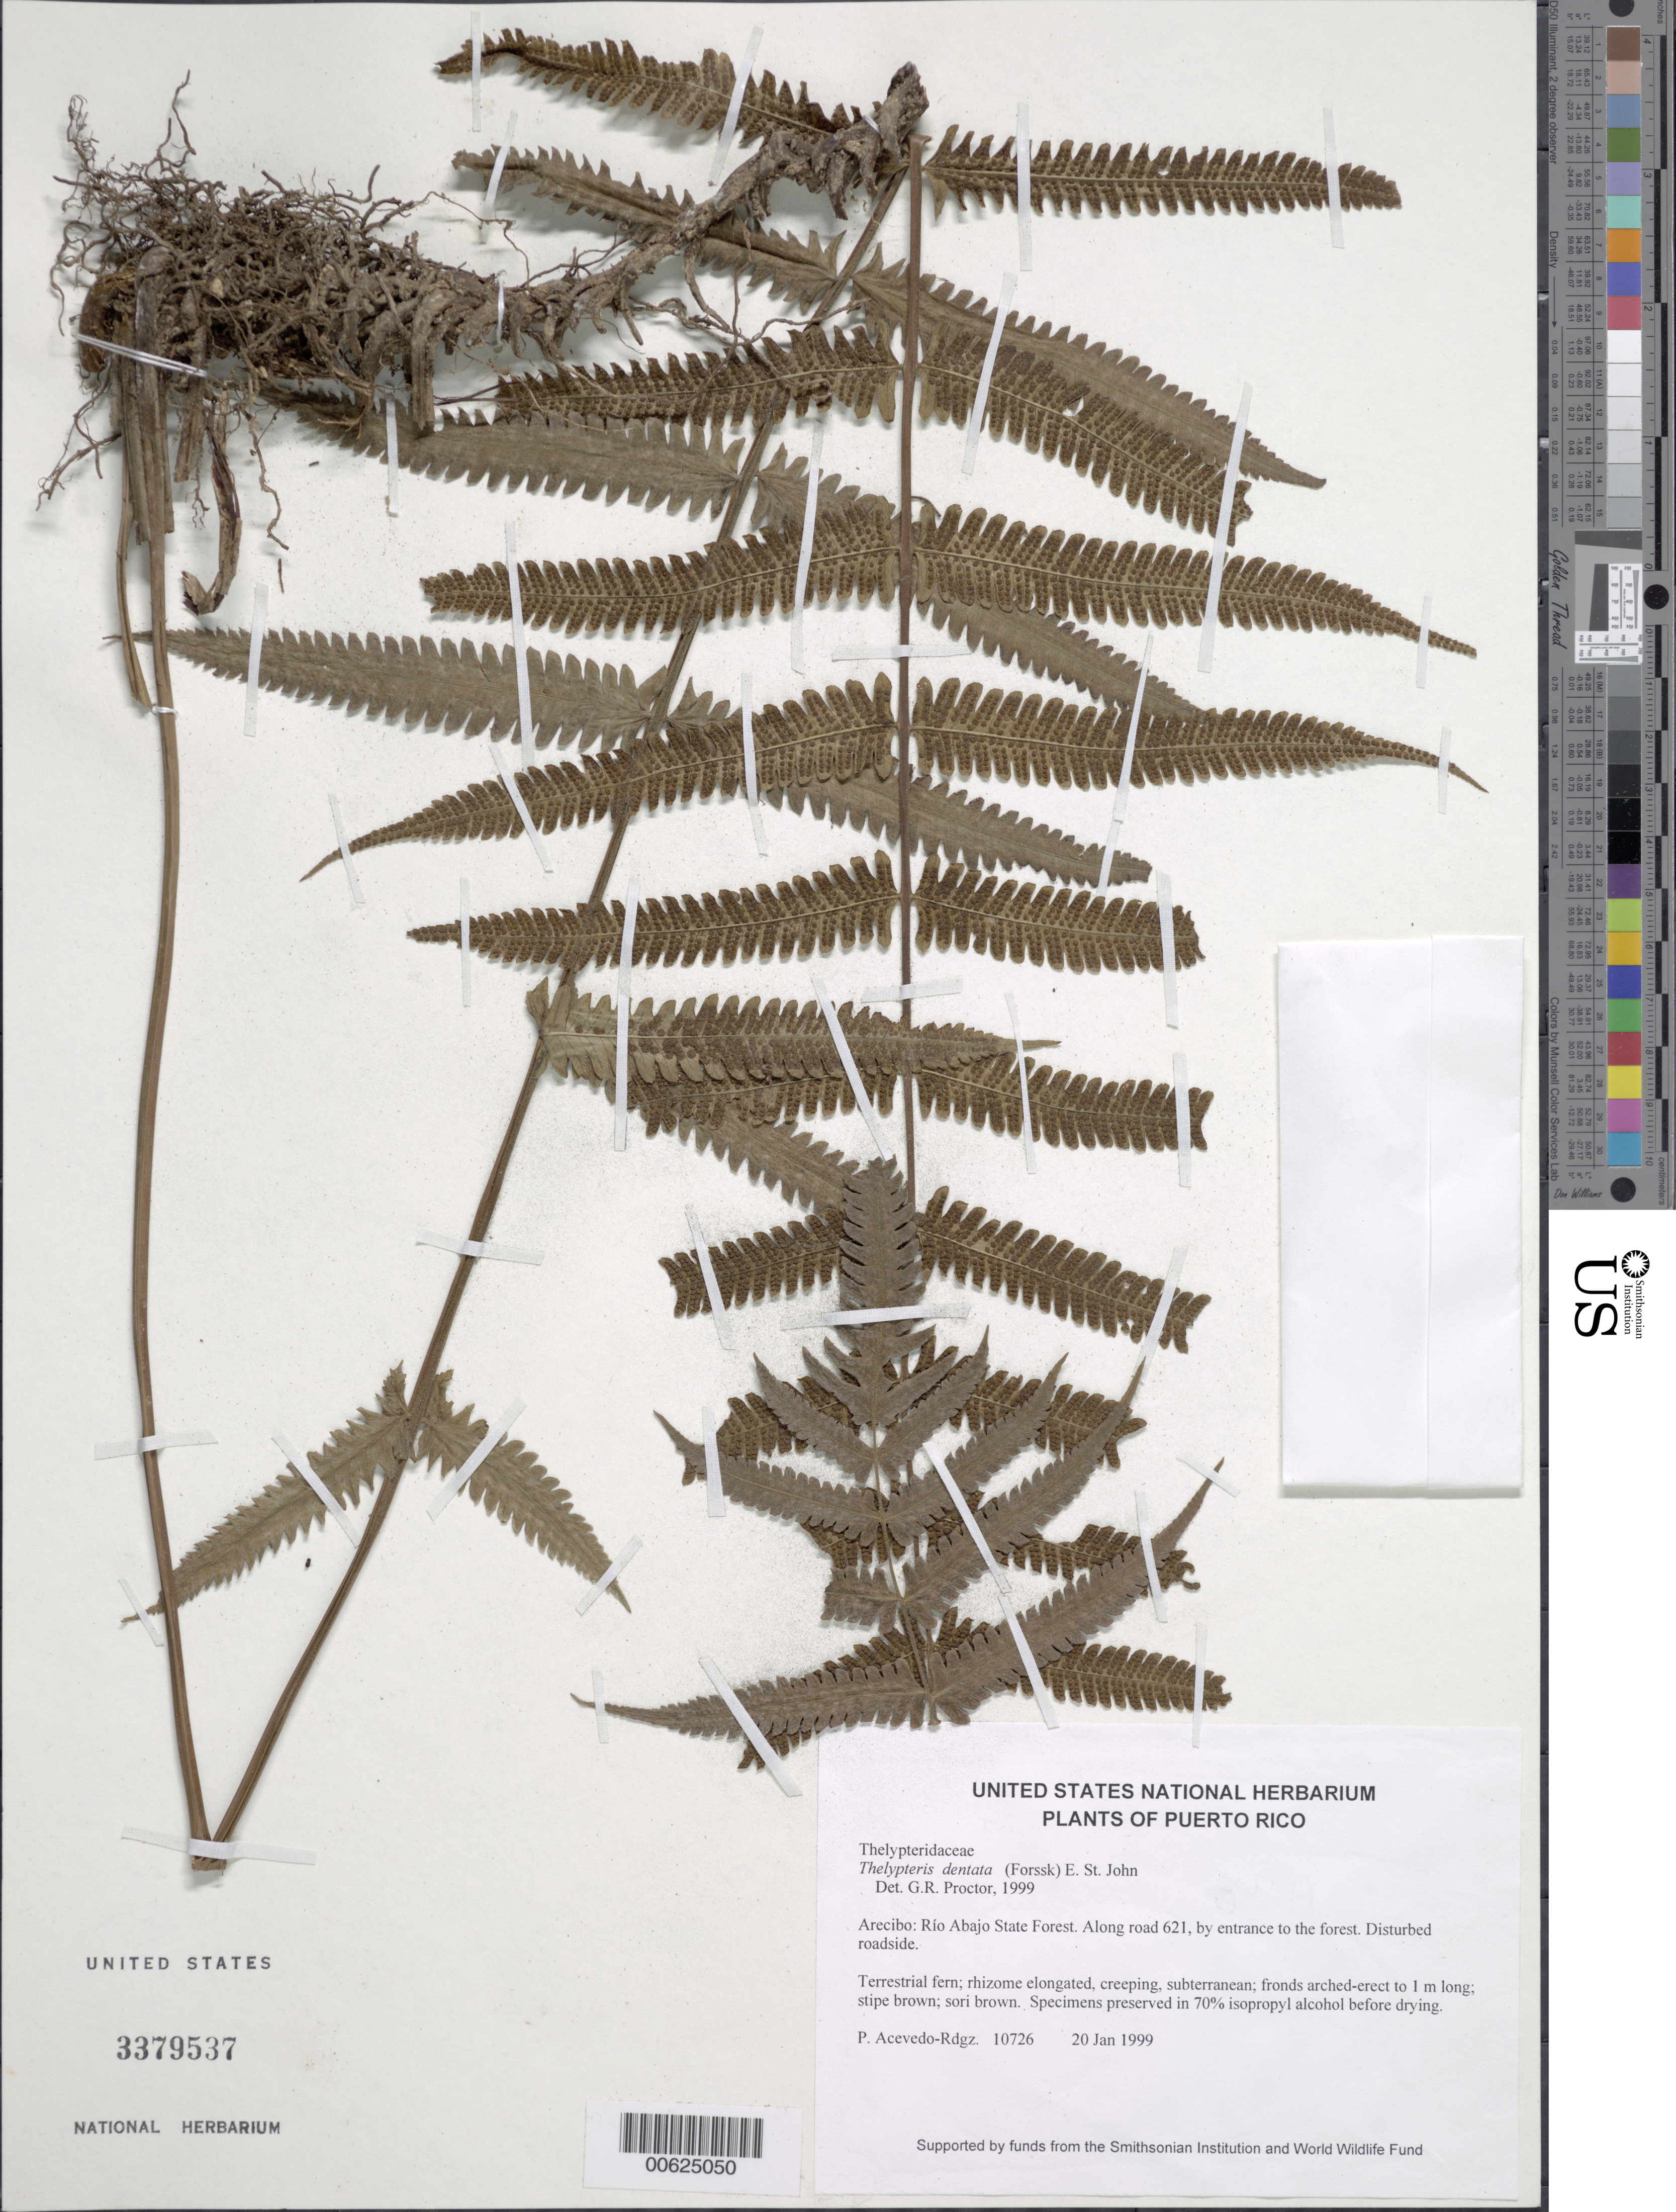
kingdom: Plantae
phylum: Tracheophyta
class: Polypodiopsida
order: Polypodiales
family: Thelypteridaceae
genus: Christella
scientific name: Christella dentata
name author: (Forssk.) Brownsey & Jermy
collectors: P. Acevedo-Rodr.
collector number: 10726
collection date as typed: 20 Jan 1999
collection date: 1999-01-20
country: Puerto Rico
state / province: Arecibo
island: Puerto Rico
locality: Arecibo; Río Abajo State Forest. Along road 621, by entrance to the forest.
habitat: Disturbed roadside.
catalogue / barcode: US 3379537